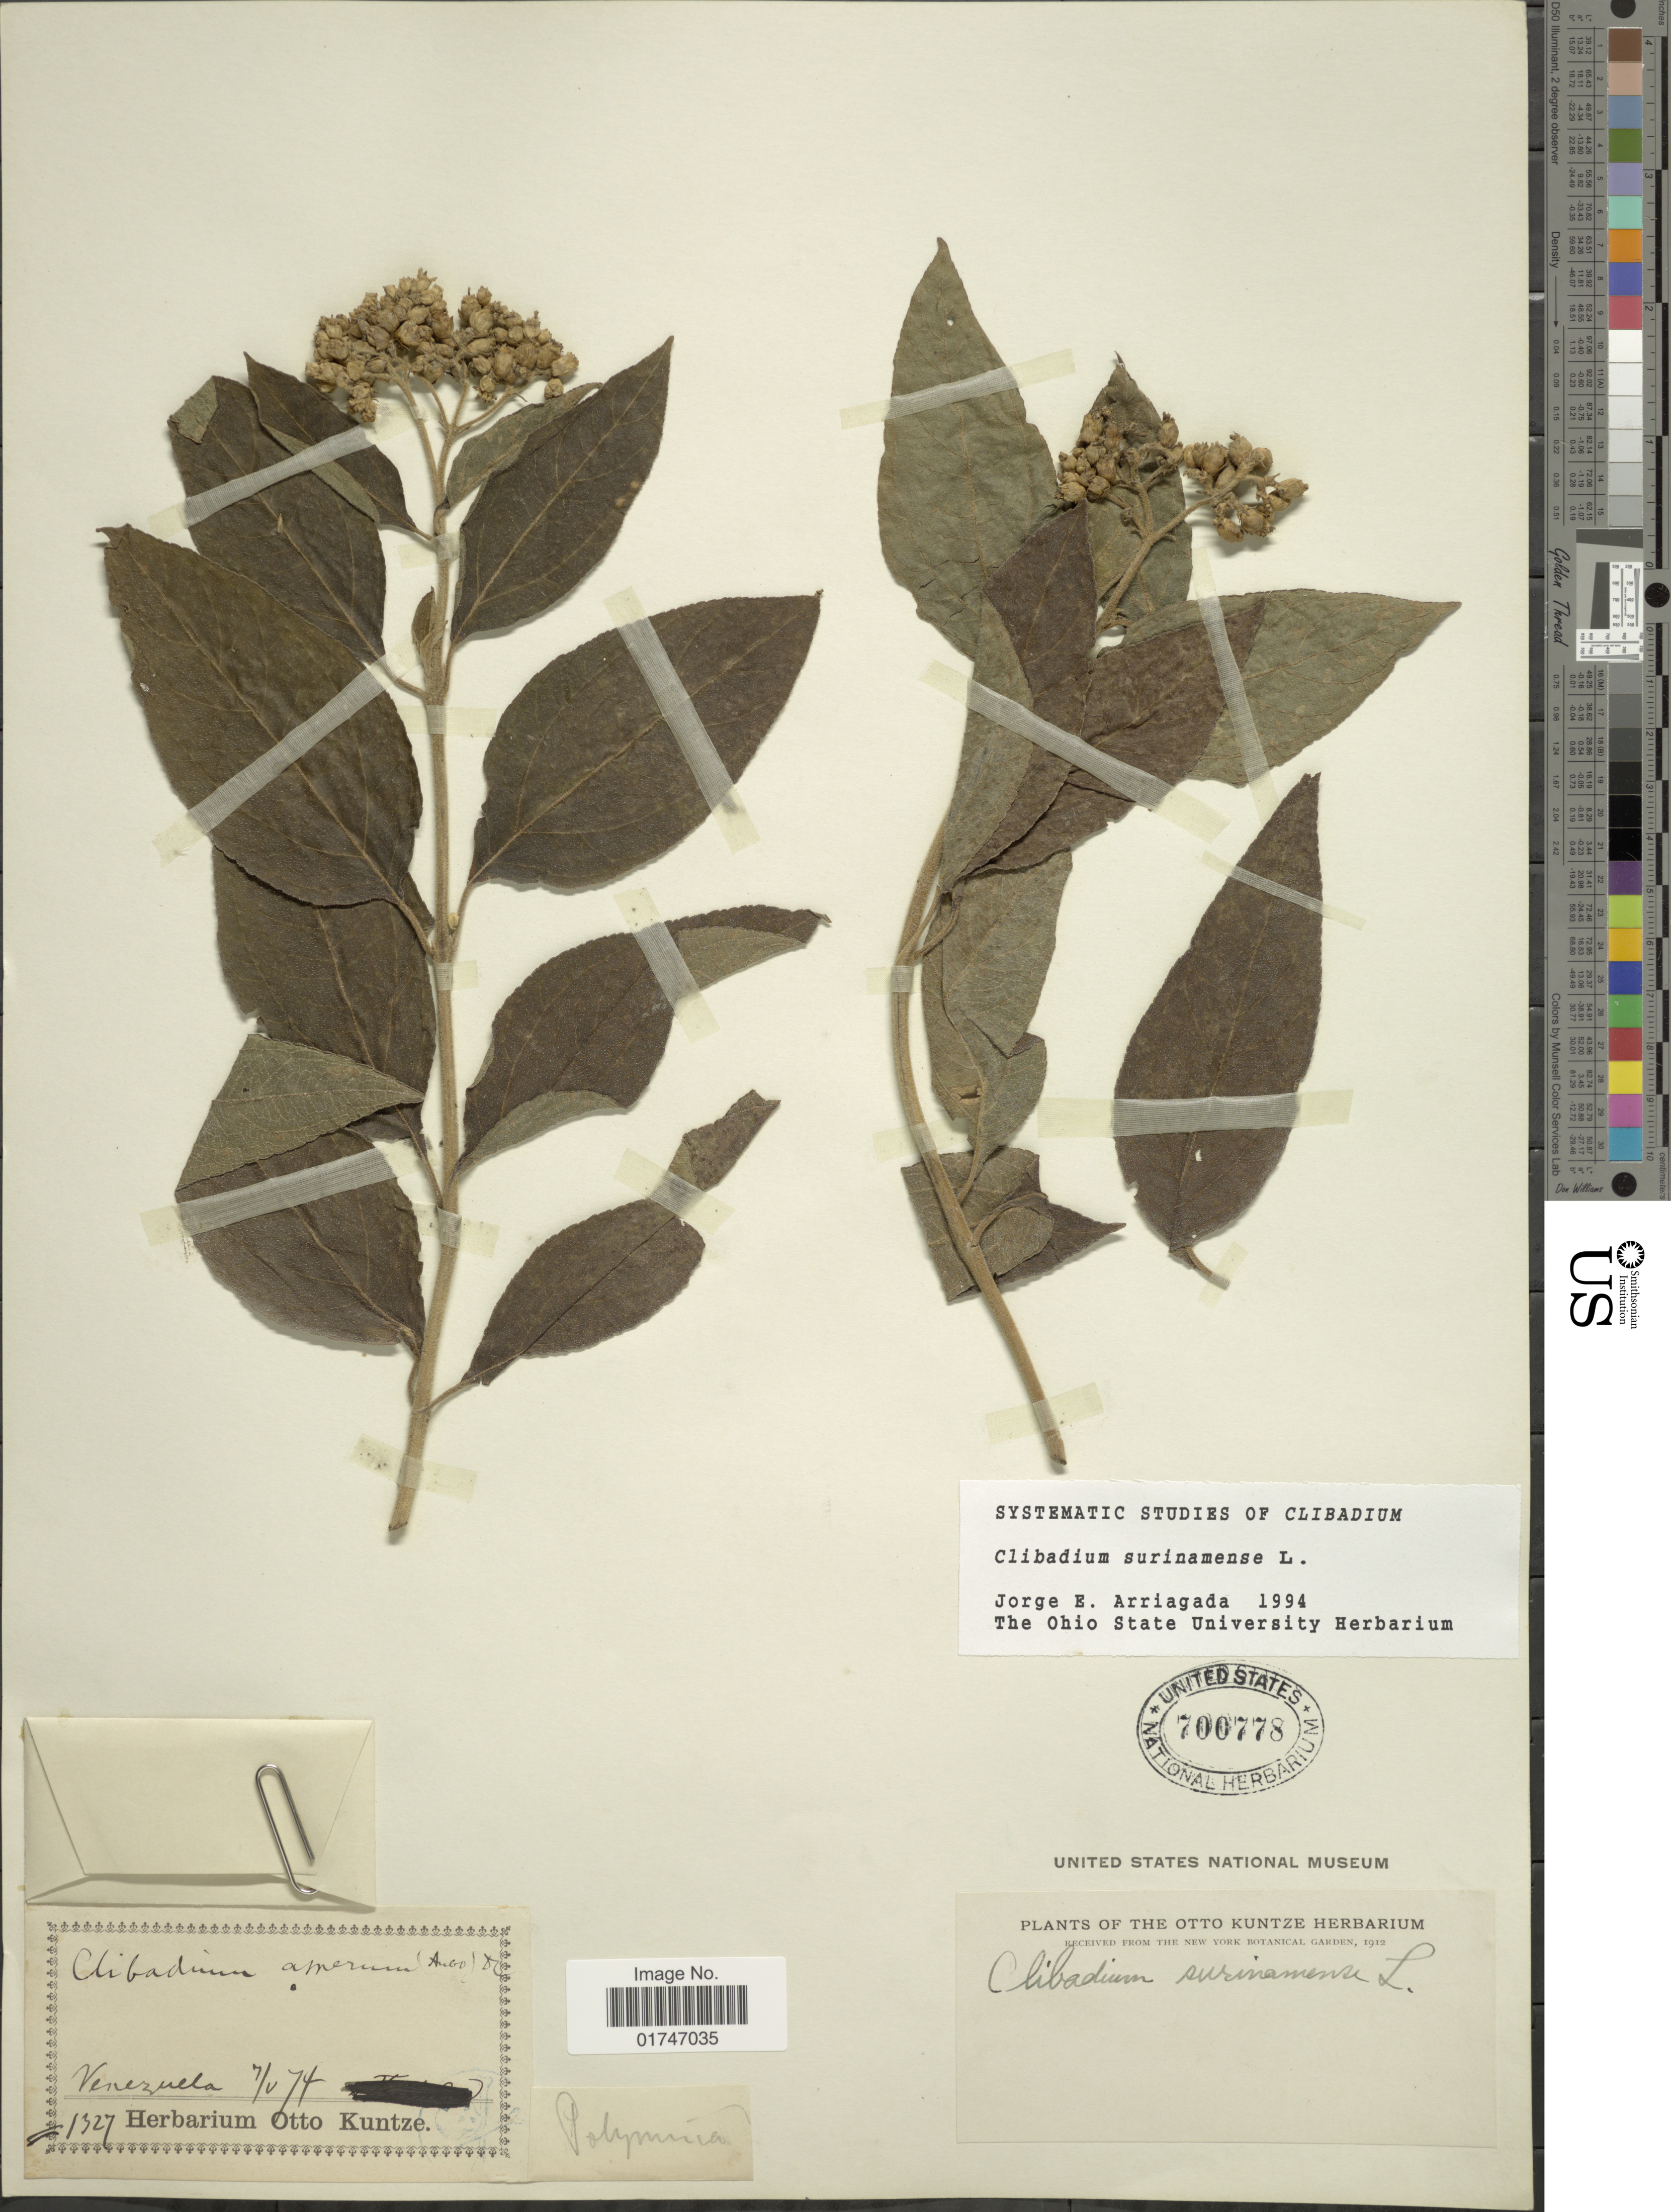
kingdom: Plantae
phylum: Tracheophyta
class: Magnoliopsida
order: Asterales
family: Asteraceae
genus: Clibadium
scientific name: Clibadium surinamense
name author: L.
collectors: ex herb. Otto Kuntze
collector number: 1327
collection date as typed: Transcribed d/m/y: 7/5/74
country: Venezuela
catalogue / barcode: US 700778